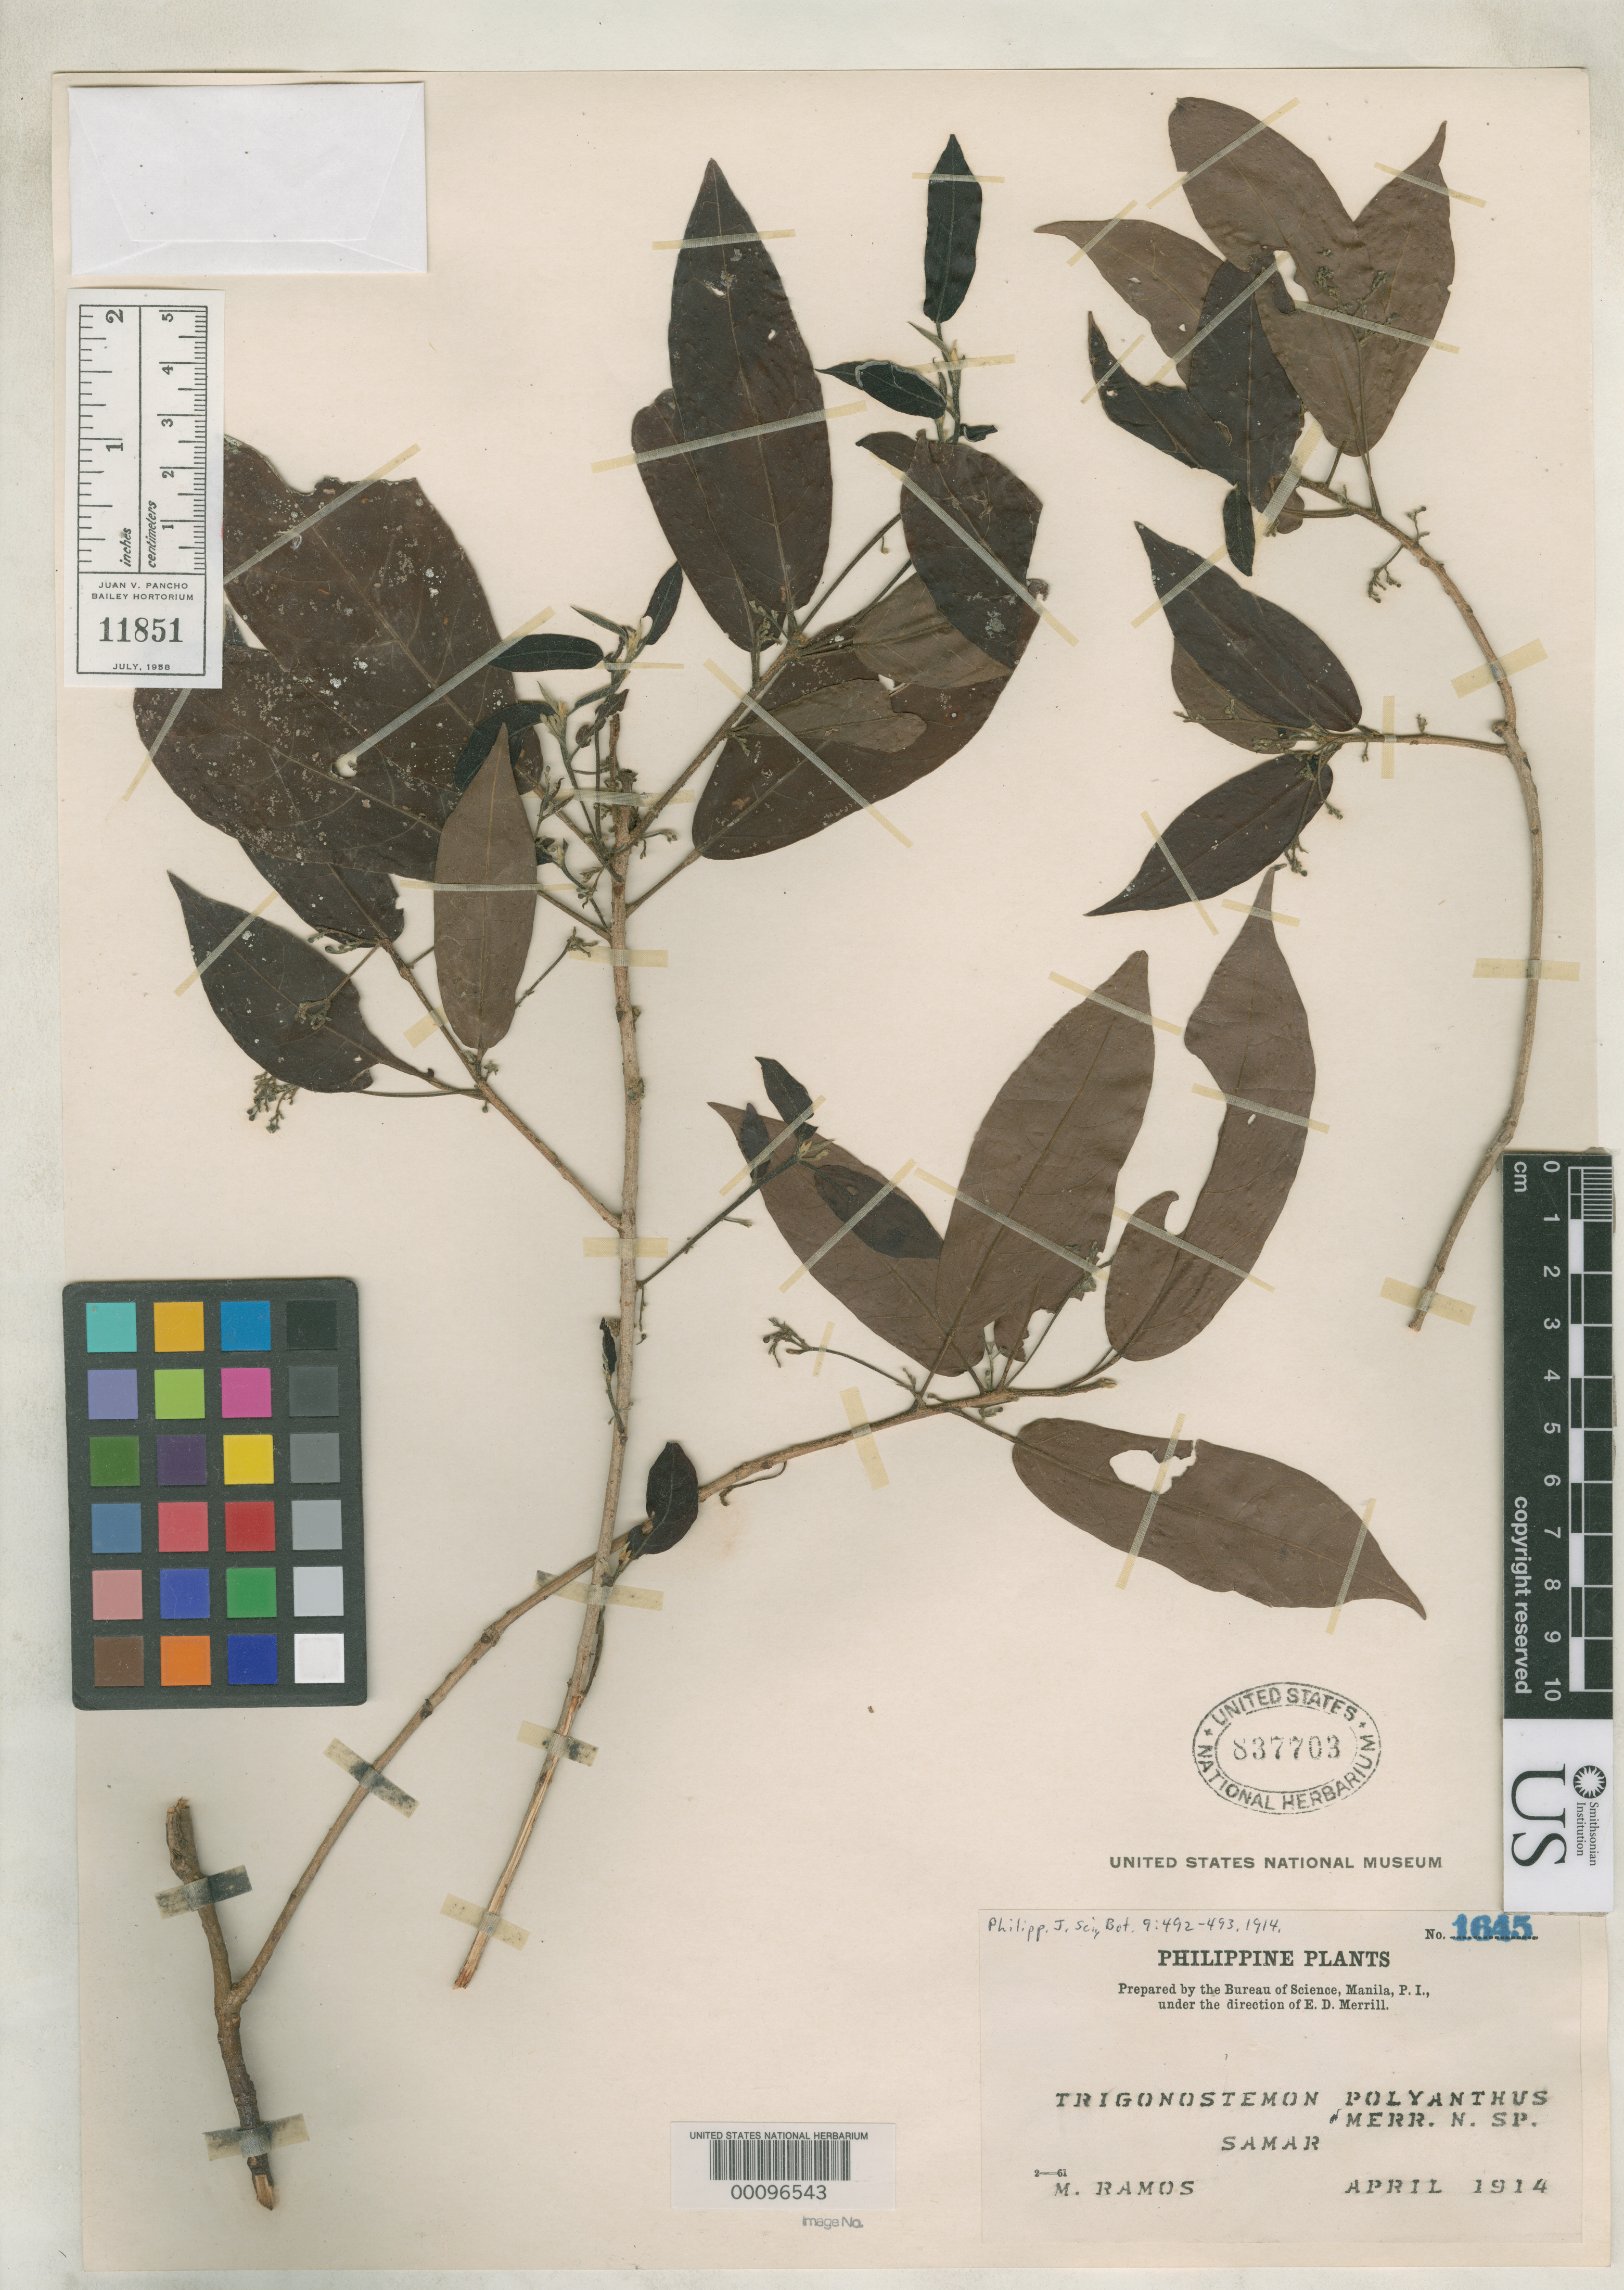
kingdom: Plantae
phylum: Tracheophyta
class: Magnoliopsida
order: Malpighiales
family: Euphorbiaceae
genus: Trigonostemon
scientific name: Trigonostemon polyanthus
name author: Merr.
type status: Isotype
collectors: M. Ramos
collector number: Bur. Sci. 1645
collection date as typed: Apr 1914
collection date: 1914-04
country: Philippines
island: Samar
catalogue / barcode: US 837703